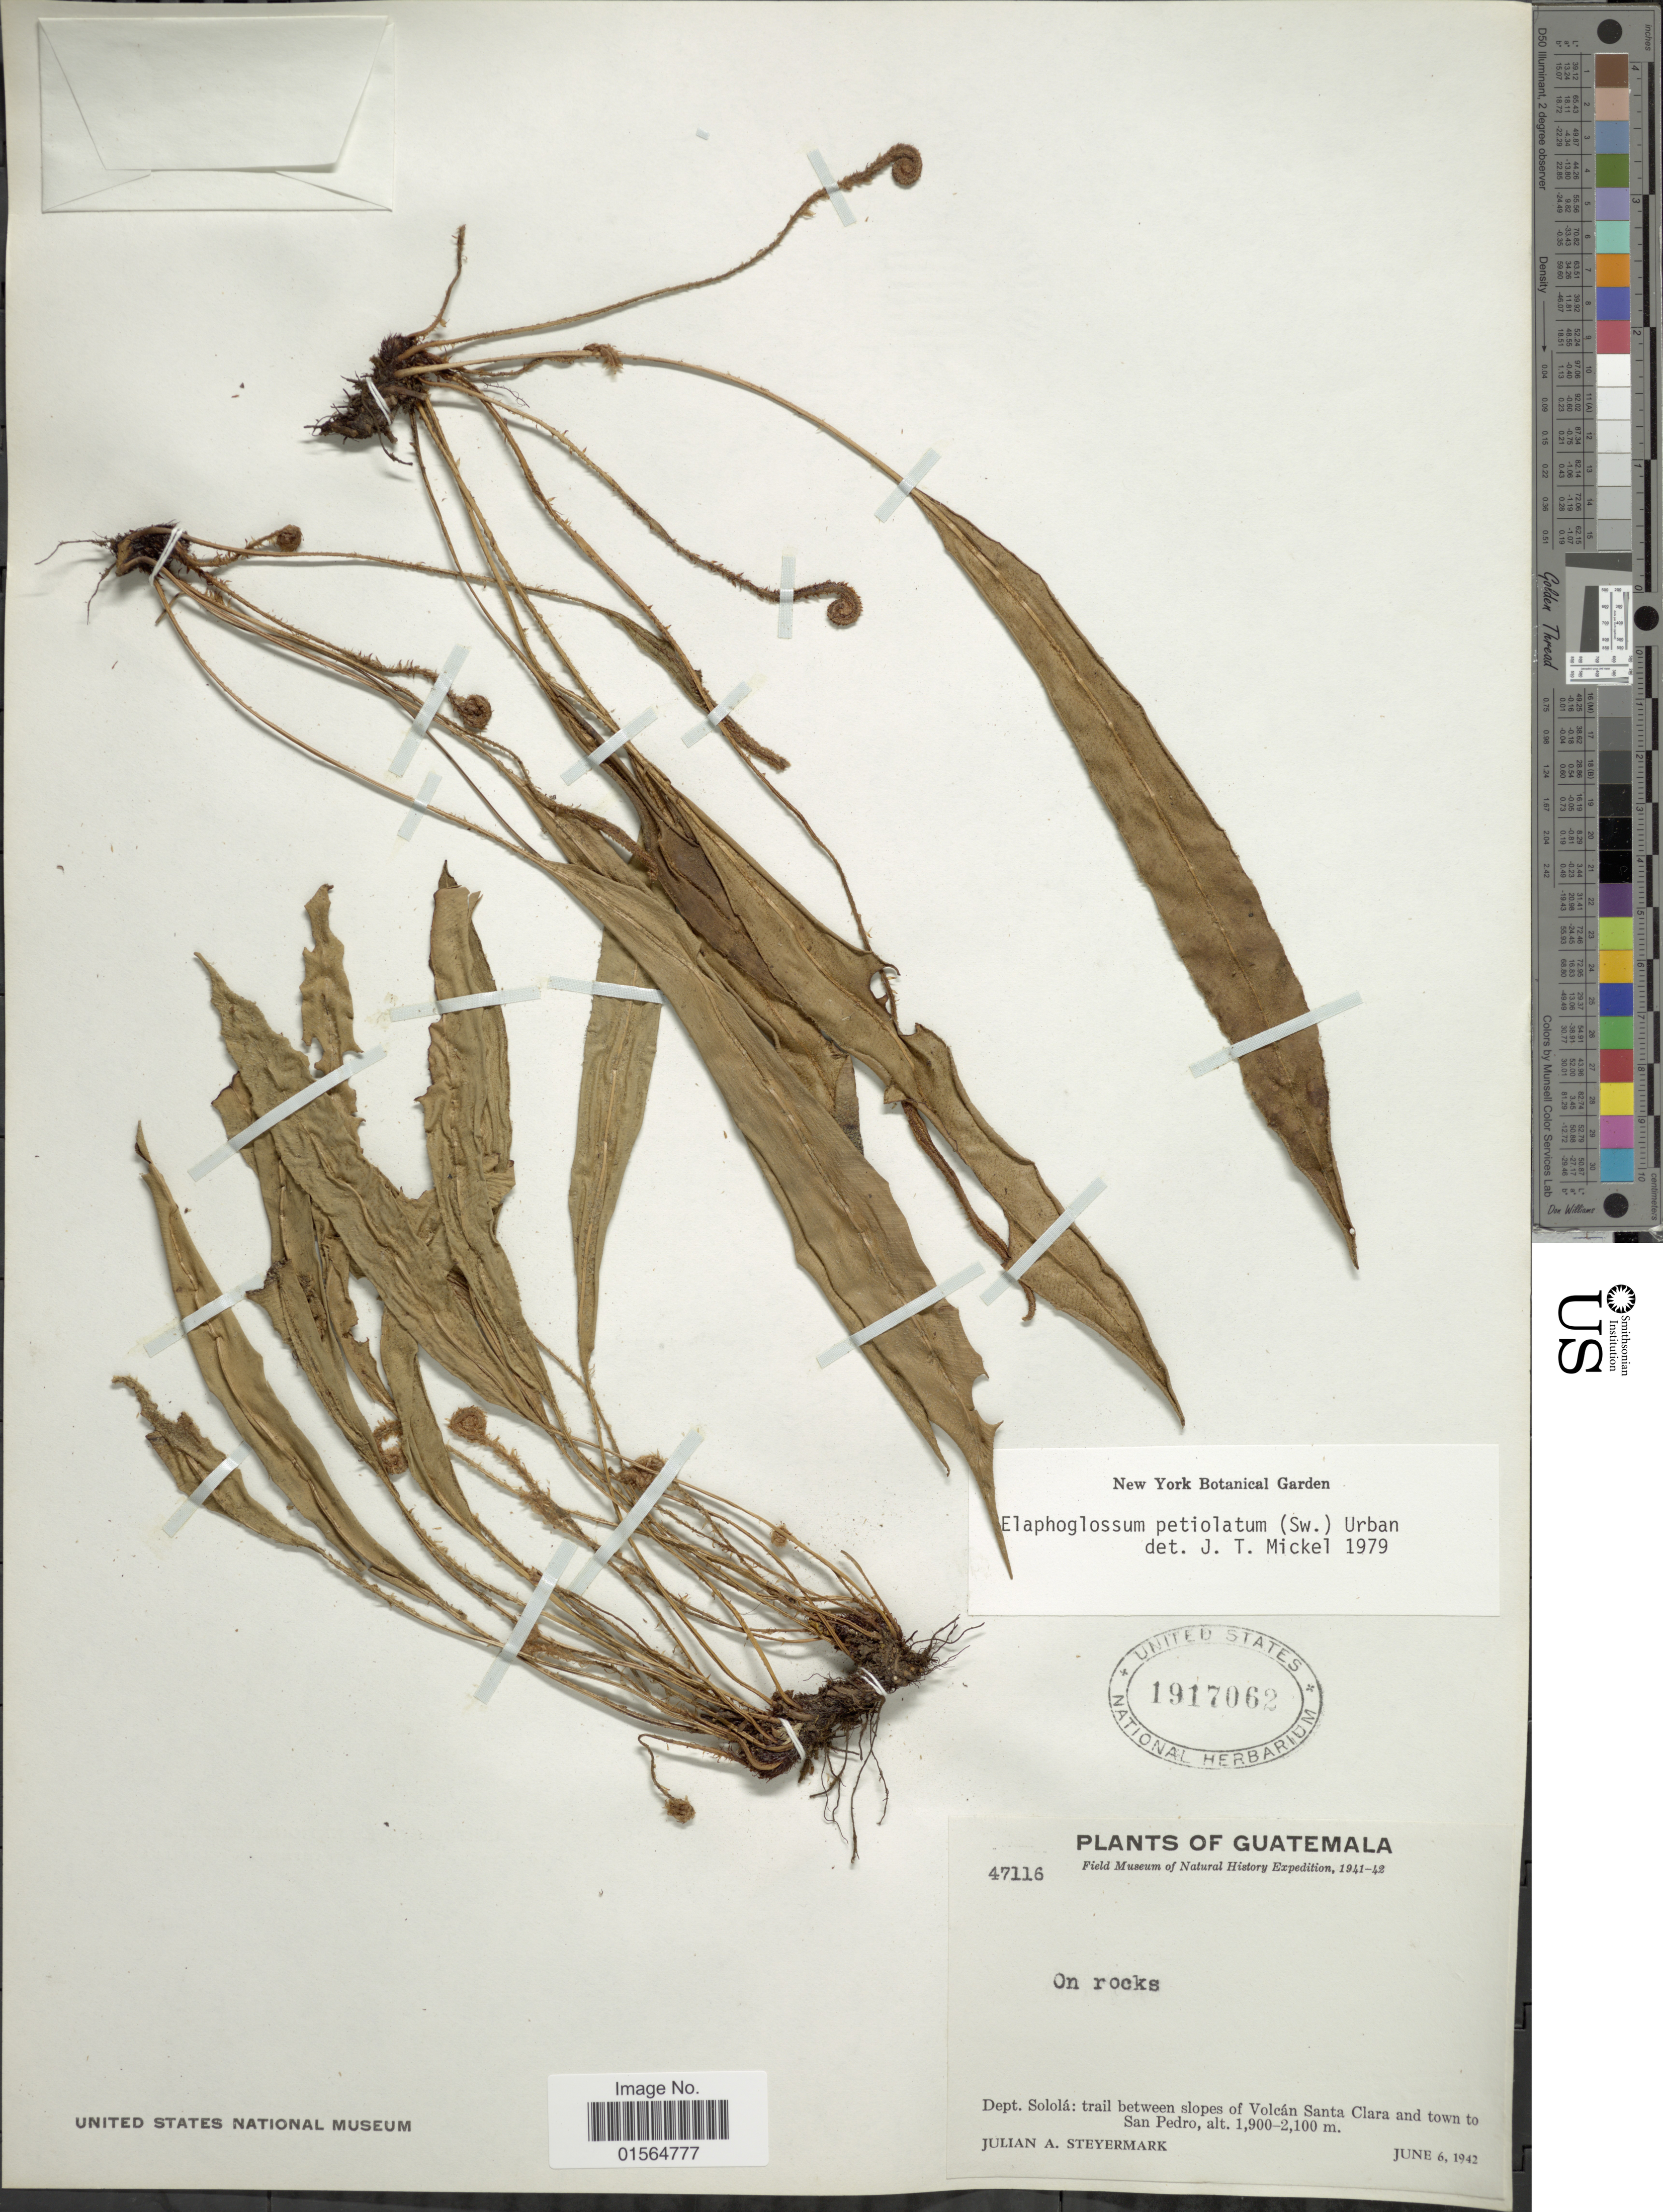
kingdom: Plantae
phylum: Tracheophyta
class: Polypodiopsida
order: Polypodiales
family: Dryopteridaceae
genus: Elaphoglossum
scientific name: Elaphoglossum petiolatum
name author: (Sw.) Urb.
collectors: J. Steyermark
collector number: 47116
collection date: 1942-06-06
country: Guatemala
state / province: Sololá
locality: Trail between slopes of Volcan Santa Clara and town to San Pedro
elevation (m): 1900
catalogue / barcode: US 1917062